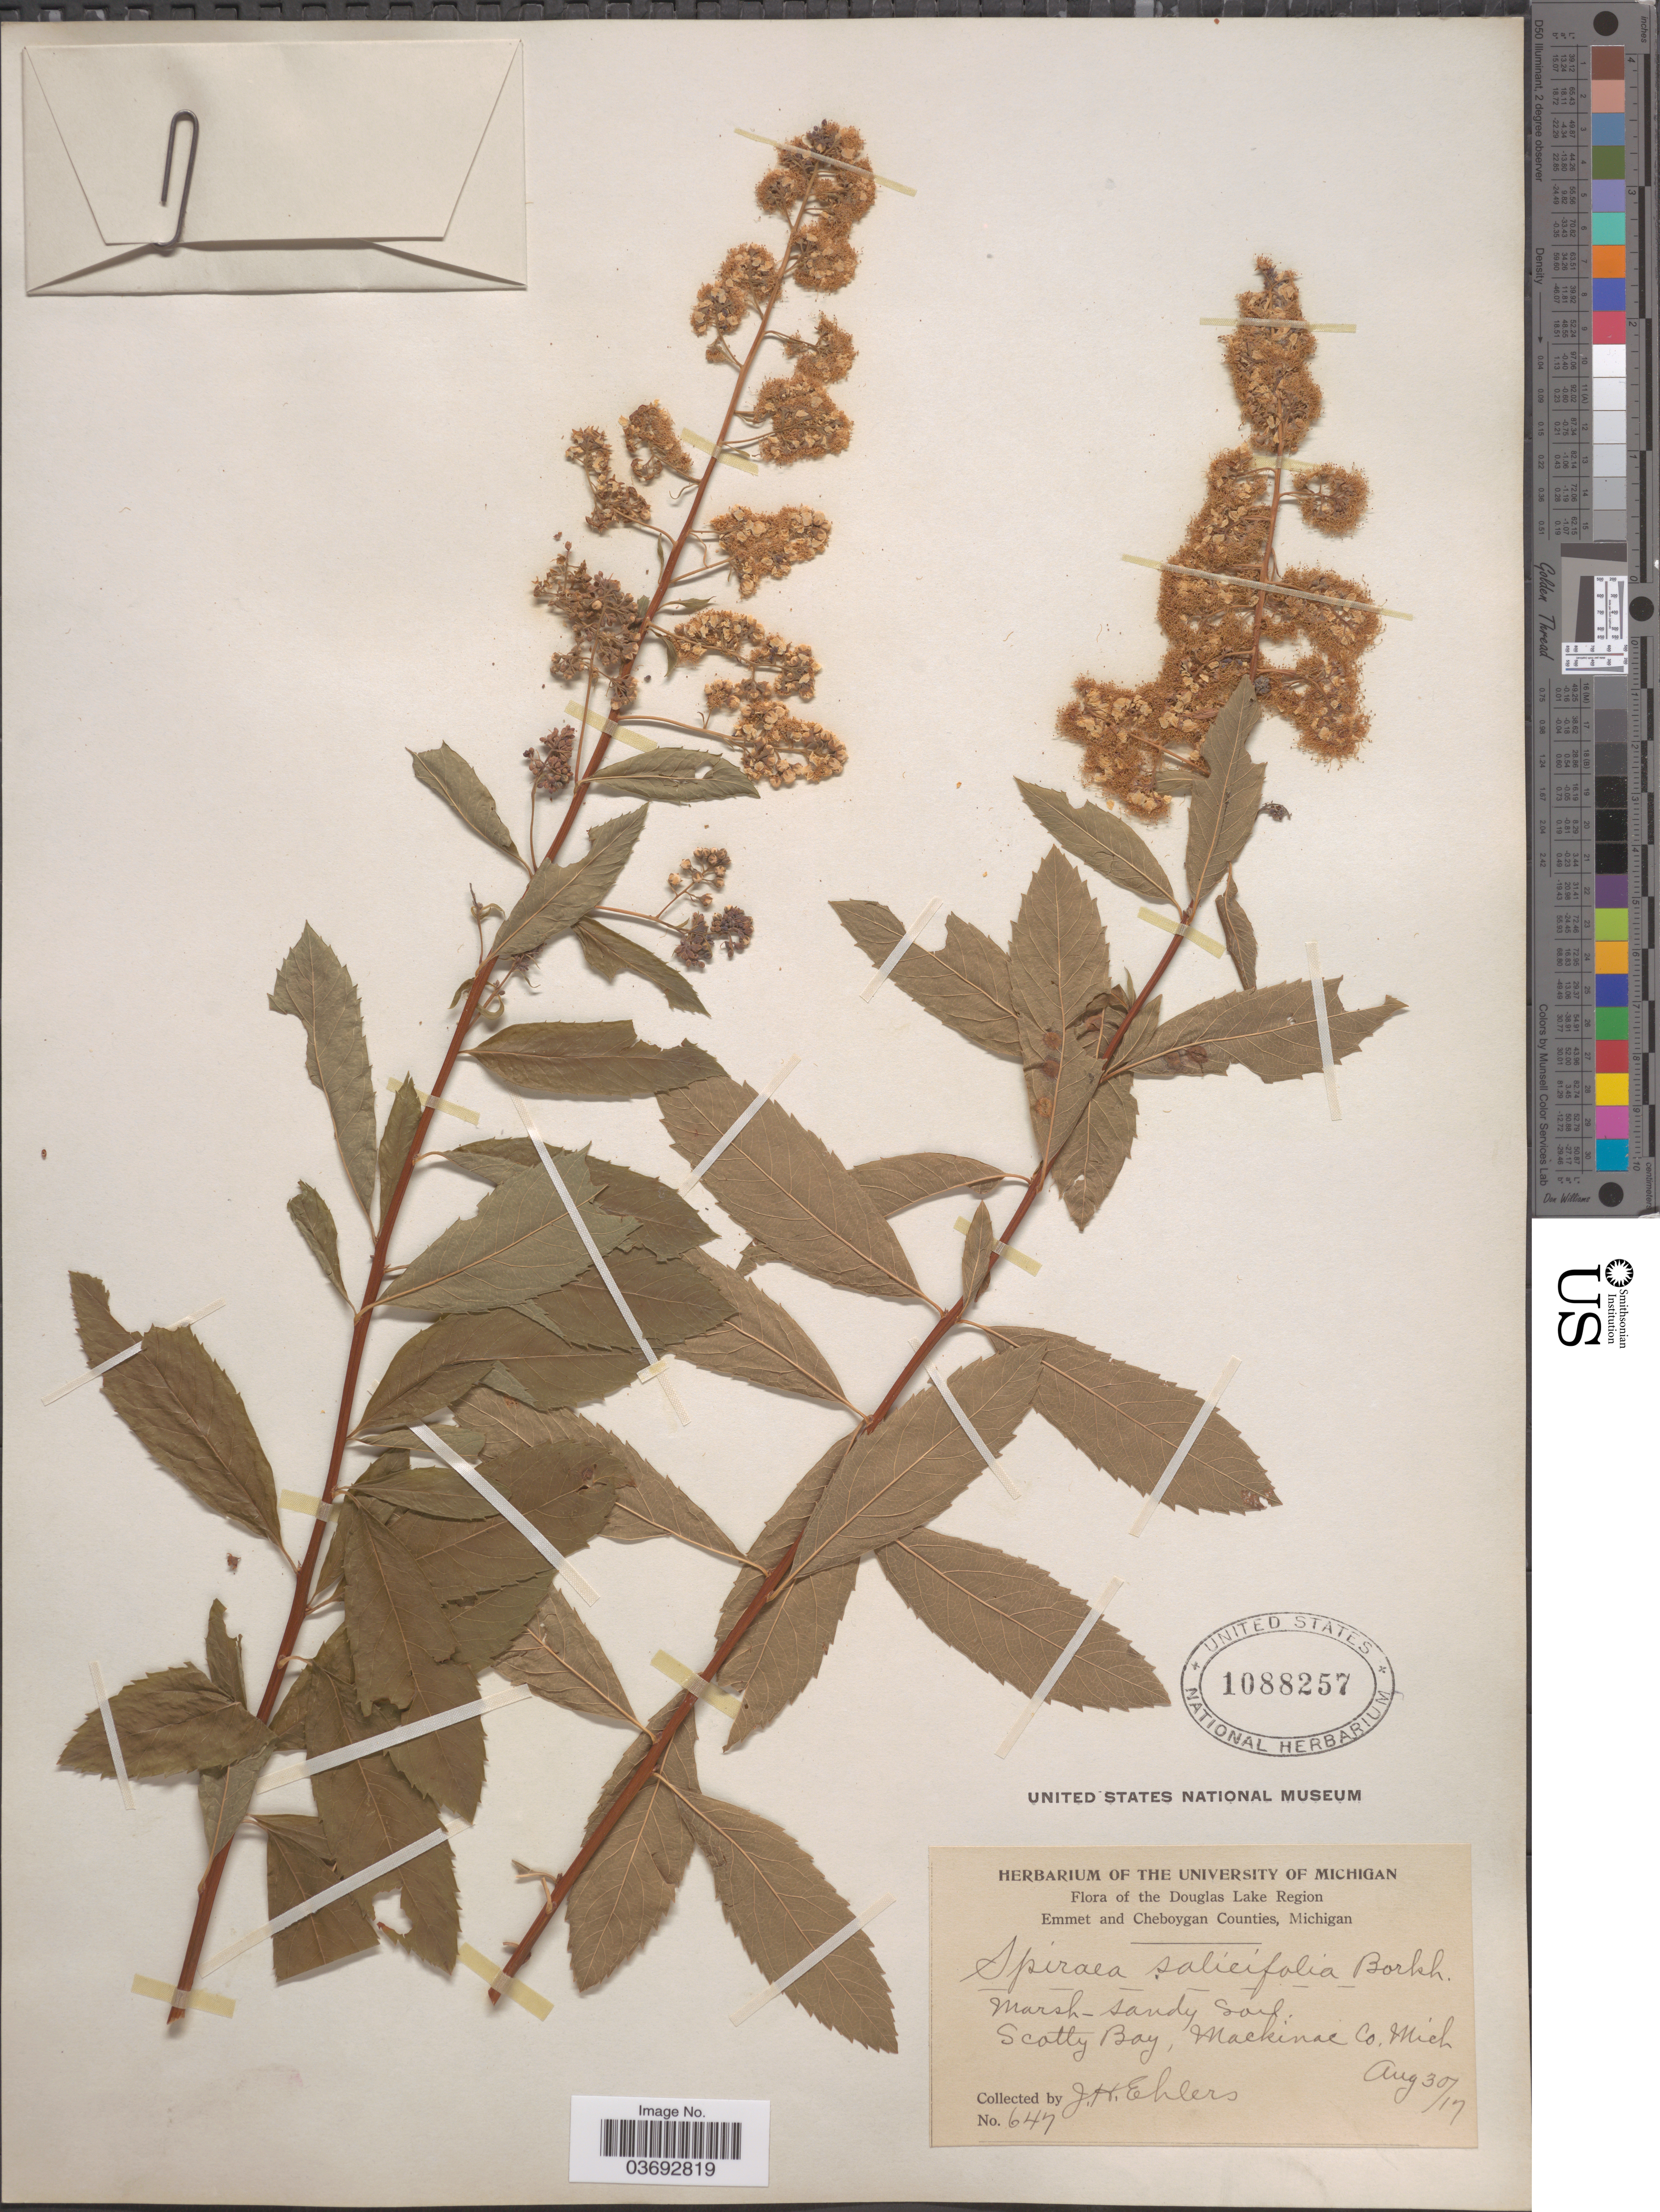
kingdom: Plantae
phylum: Tracheophyta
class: Magnoliopsida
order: Rosales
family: Rosaceae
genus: Spiraea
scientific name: Spiraea salicifolia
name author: L.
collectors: J. H. Ehlers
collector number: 647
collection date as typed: Transcribed d/m/y: 30/8/17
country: United States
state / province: Michigan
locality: The Douglas Lake Region. Emmet and Cheboygan Counties. Scotty Bay, Mackinac Co.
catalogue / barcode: US 1088257